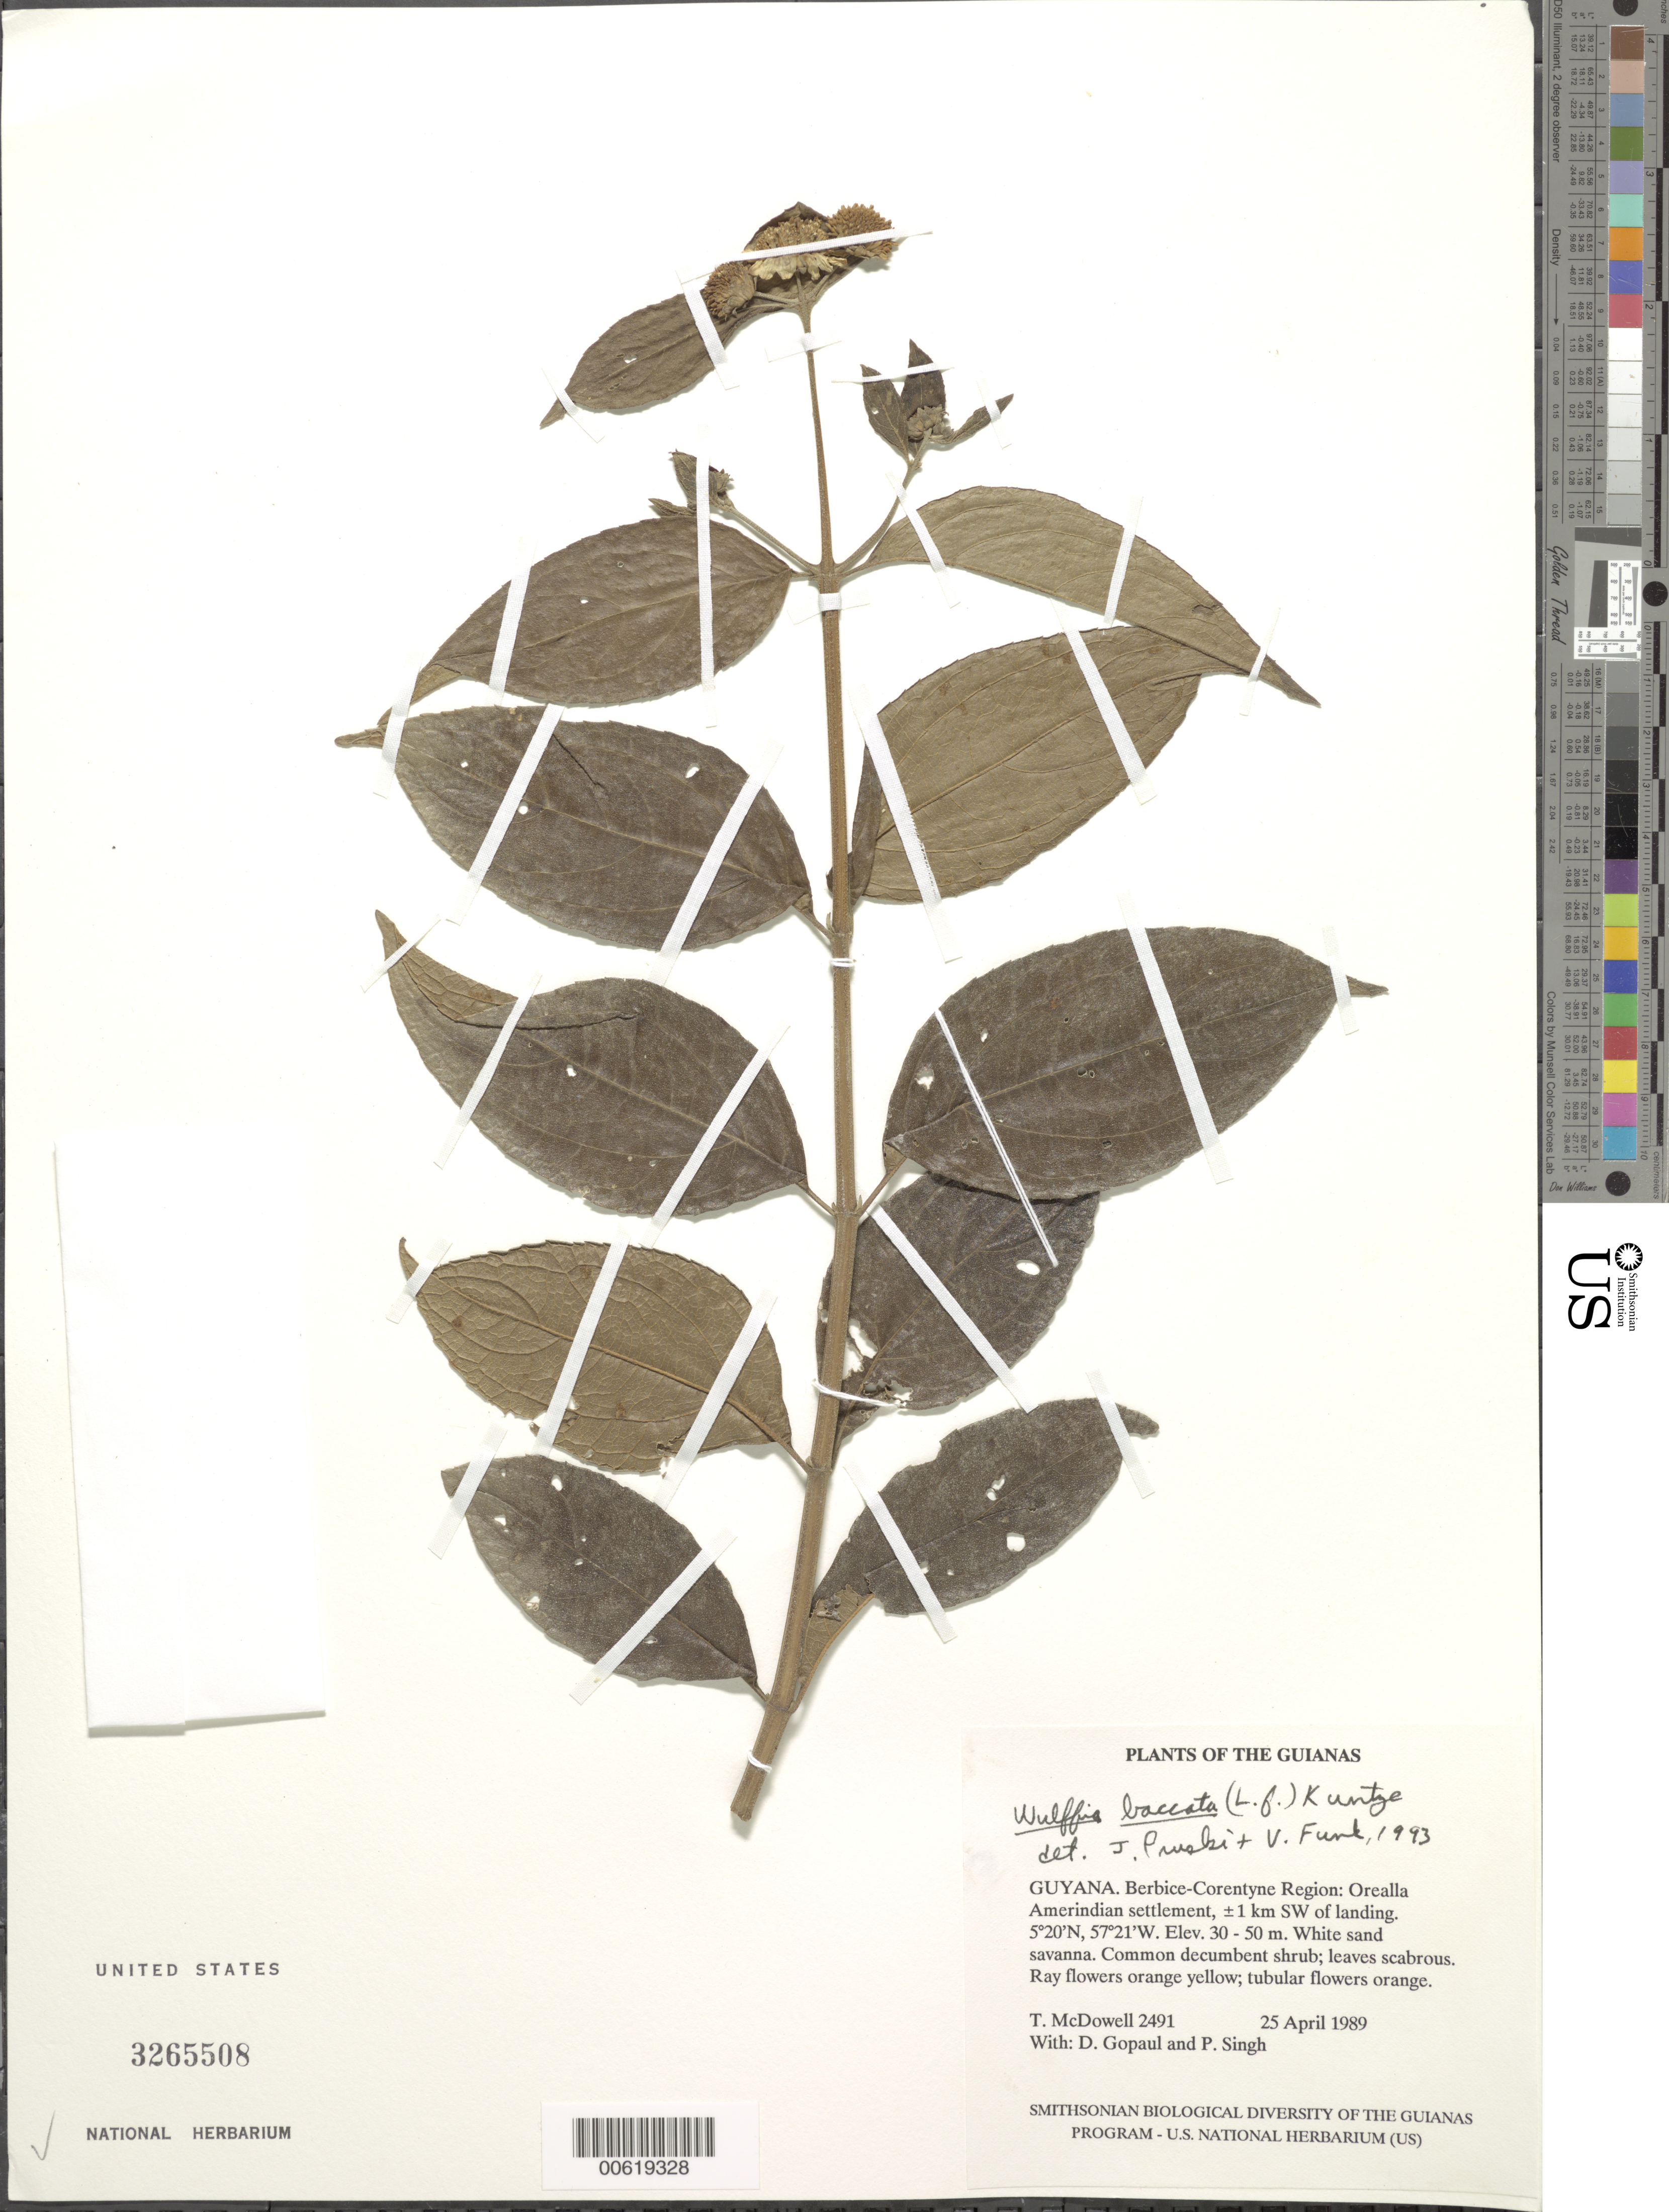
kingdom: Plantae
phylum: Tracheophyta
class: Magnoliopsida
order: Asterales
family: Asteraceae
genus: Wulffia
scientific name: Wulffia baccata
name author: (L. f.) Kuntze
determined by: Pruski, J. F.; Funk, V. A.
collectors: T. McDowell, D. Gopaul & P. Singh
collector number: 2491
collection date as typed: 25 April 1990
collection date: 1990-04-25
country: Guyana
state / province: E. Berbice-Corentyne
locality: Orealla Amerindian settlement, ±1 km SW of landing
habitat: White sand savanna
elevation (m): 30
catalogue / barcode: US 3265508